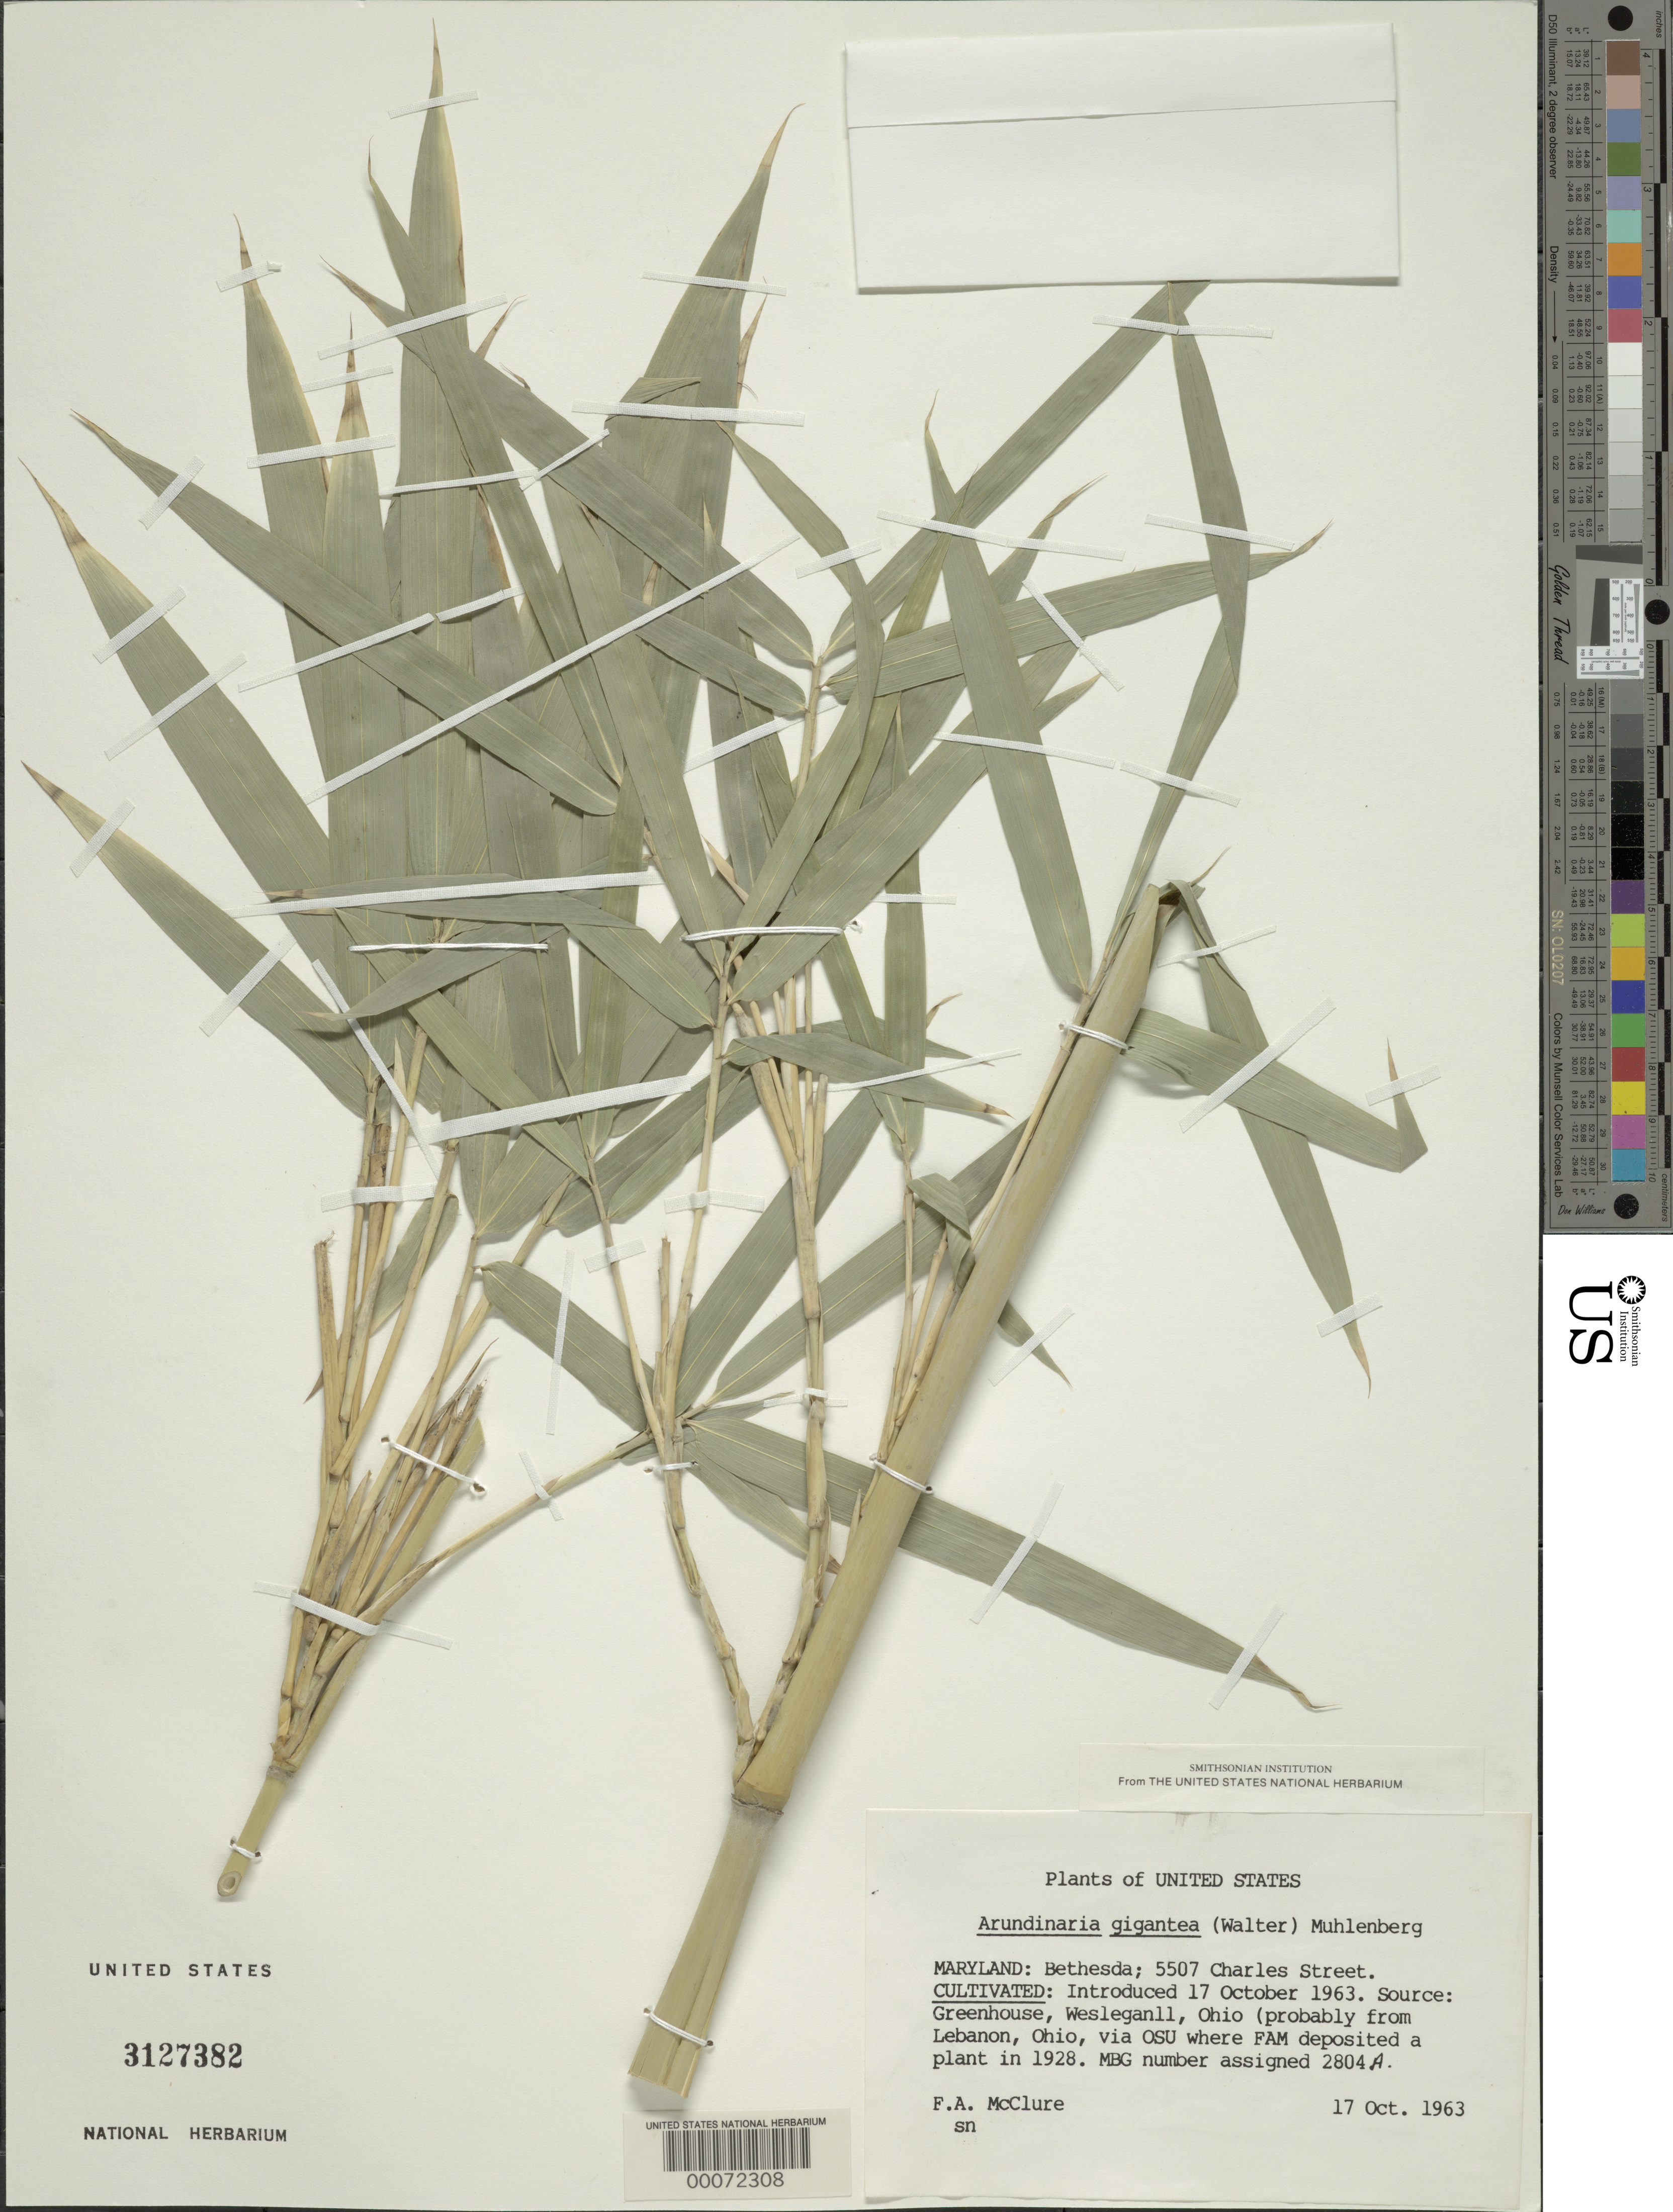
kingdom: Plantae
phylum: Tracheophyta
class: Liliopsida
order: Poales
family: Poaceae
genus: Arundinaria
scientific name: Arundinaria gigantea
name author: (Walter) Muhl.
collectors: F. A. McClure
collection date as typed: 17 Oct 1963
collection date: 1963-10-17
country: United States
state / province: Maryland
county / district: Montgomery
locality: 5507 Charles Street, Bethesda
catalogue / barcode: US 3127382